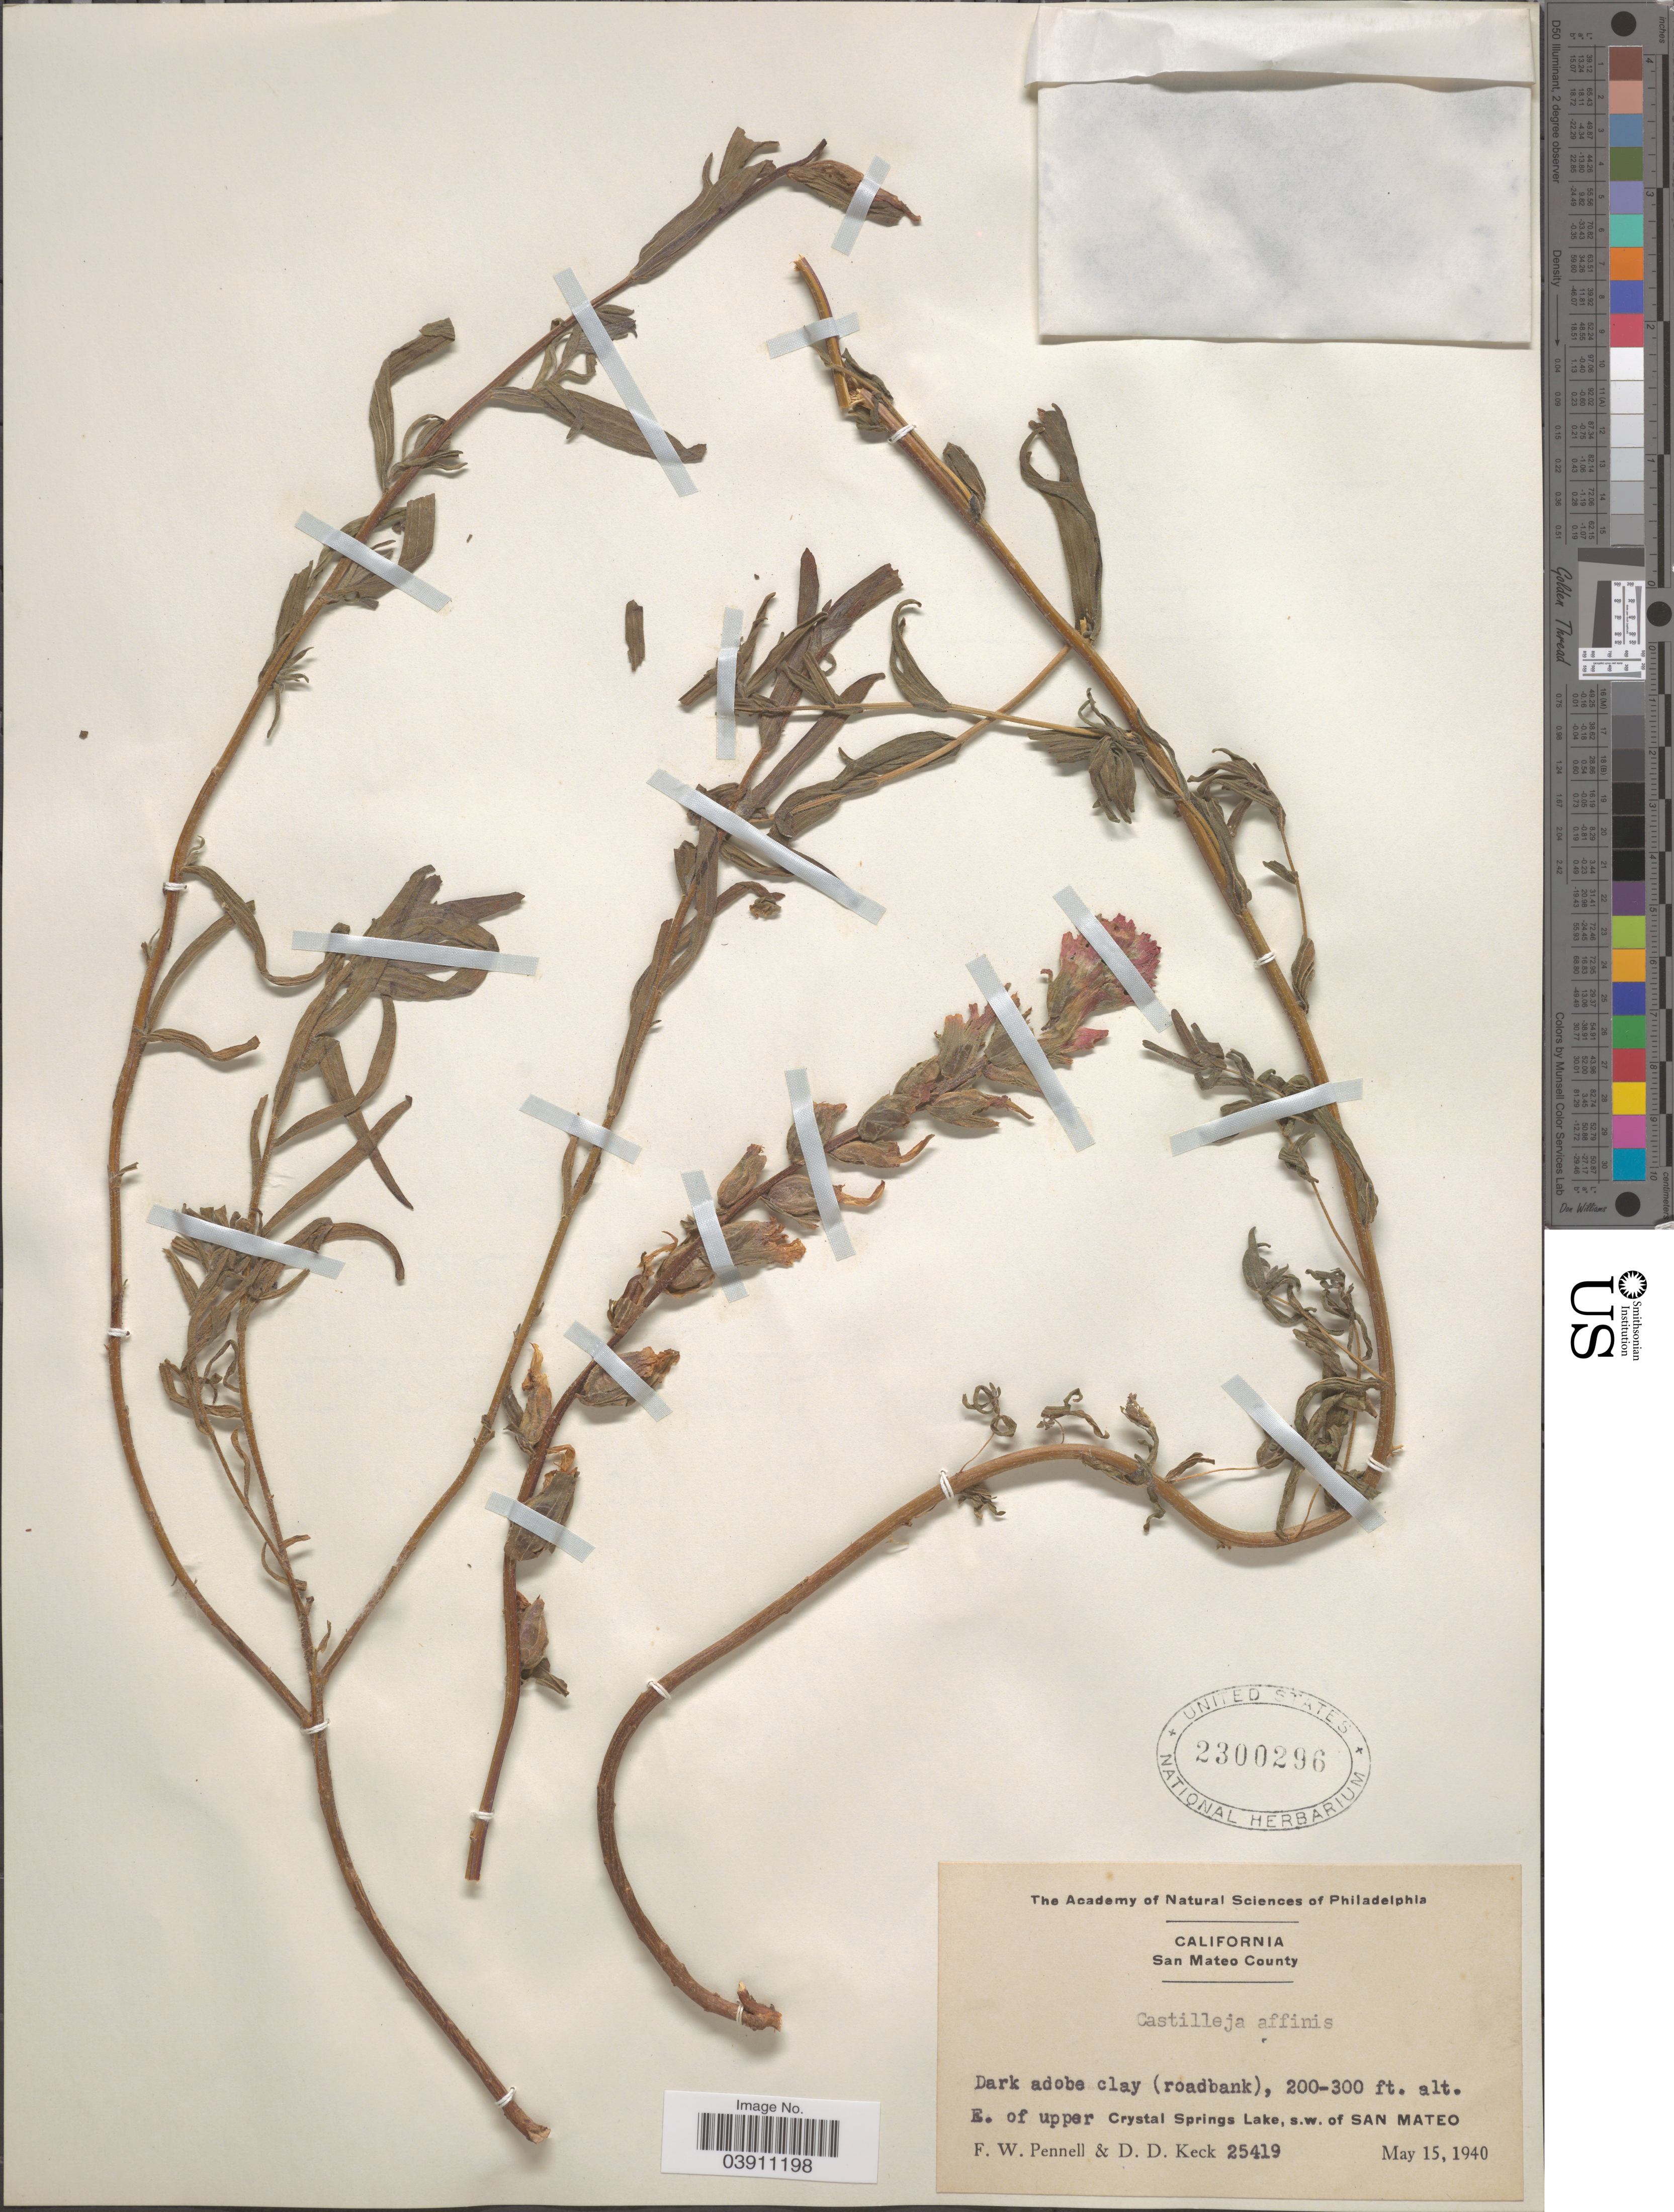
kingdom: Plantae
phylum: Tracheophyta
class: Magnoliopsida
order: Lamiales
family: Orobanchaceae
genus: Castilleja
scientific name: Castilleja affinis subsp. neglecta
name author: (Zeile) T.I. Chuang & Heckard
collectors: F. W. Pennell & D. D. Keck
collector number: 25419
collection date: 1940-05-15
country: United States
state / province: California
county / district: San Mateo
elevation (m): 61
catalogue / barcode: US 2300296